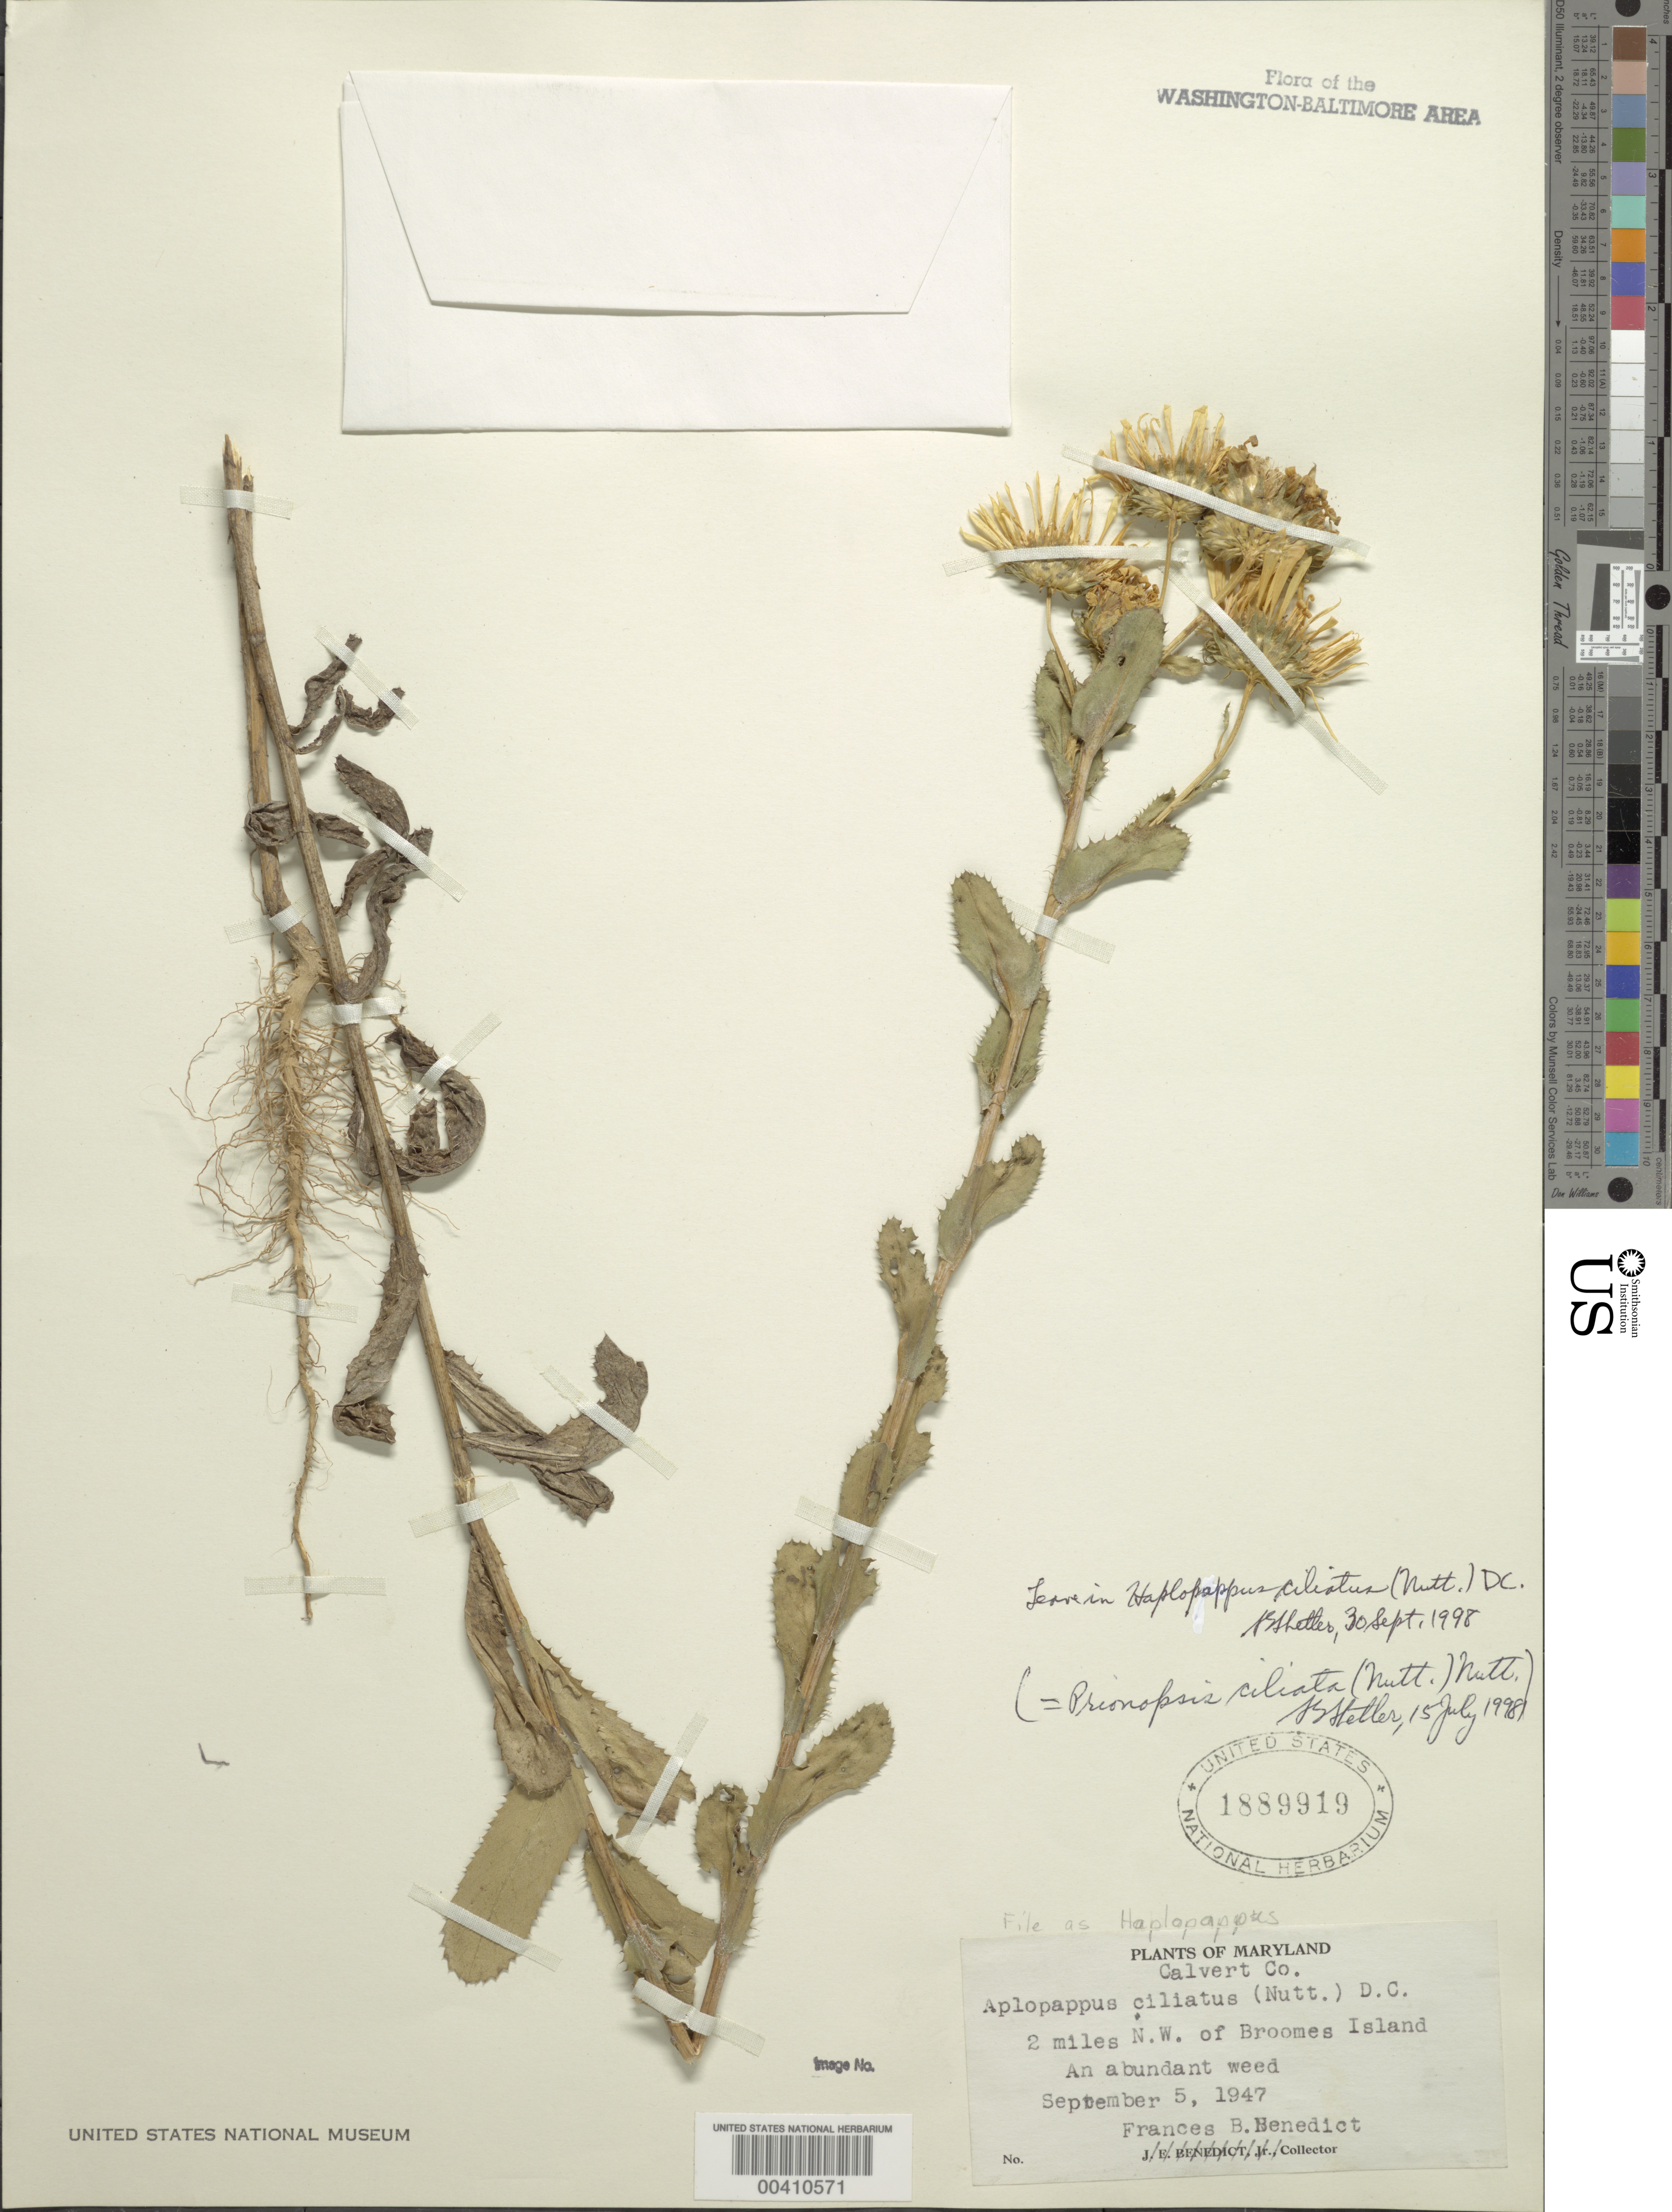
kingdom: Plantae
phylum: Tracheophyta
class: Magnoliopsida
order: Asterales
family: Asteraceae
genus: Grindelia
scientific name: Grindelia ciliata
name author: (Nutt.) Spreng.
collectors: F. B. Benedict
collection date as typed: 05 Sep 1947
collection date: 1947-09-05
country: United States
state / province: Maryland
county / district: Calvert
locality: NW of Broomes Island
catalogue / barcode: US 1889919